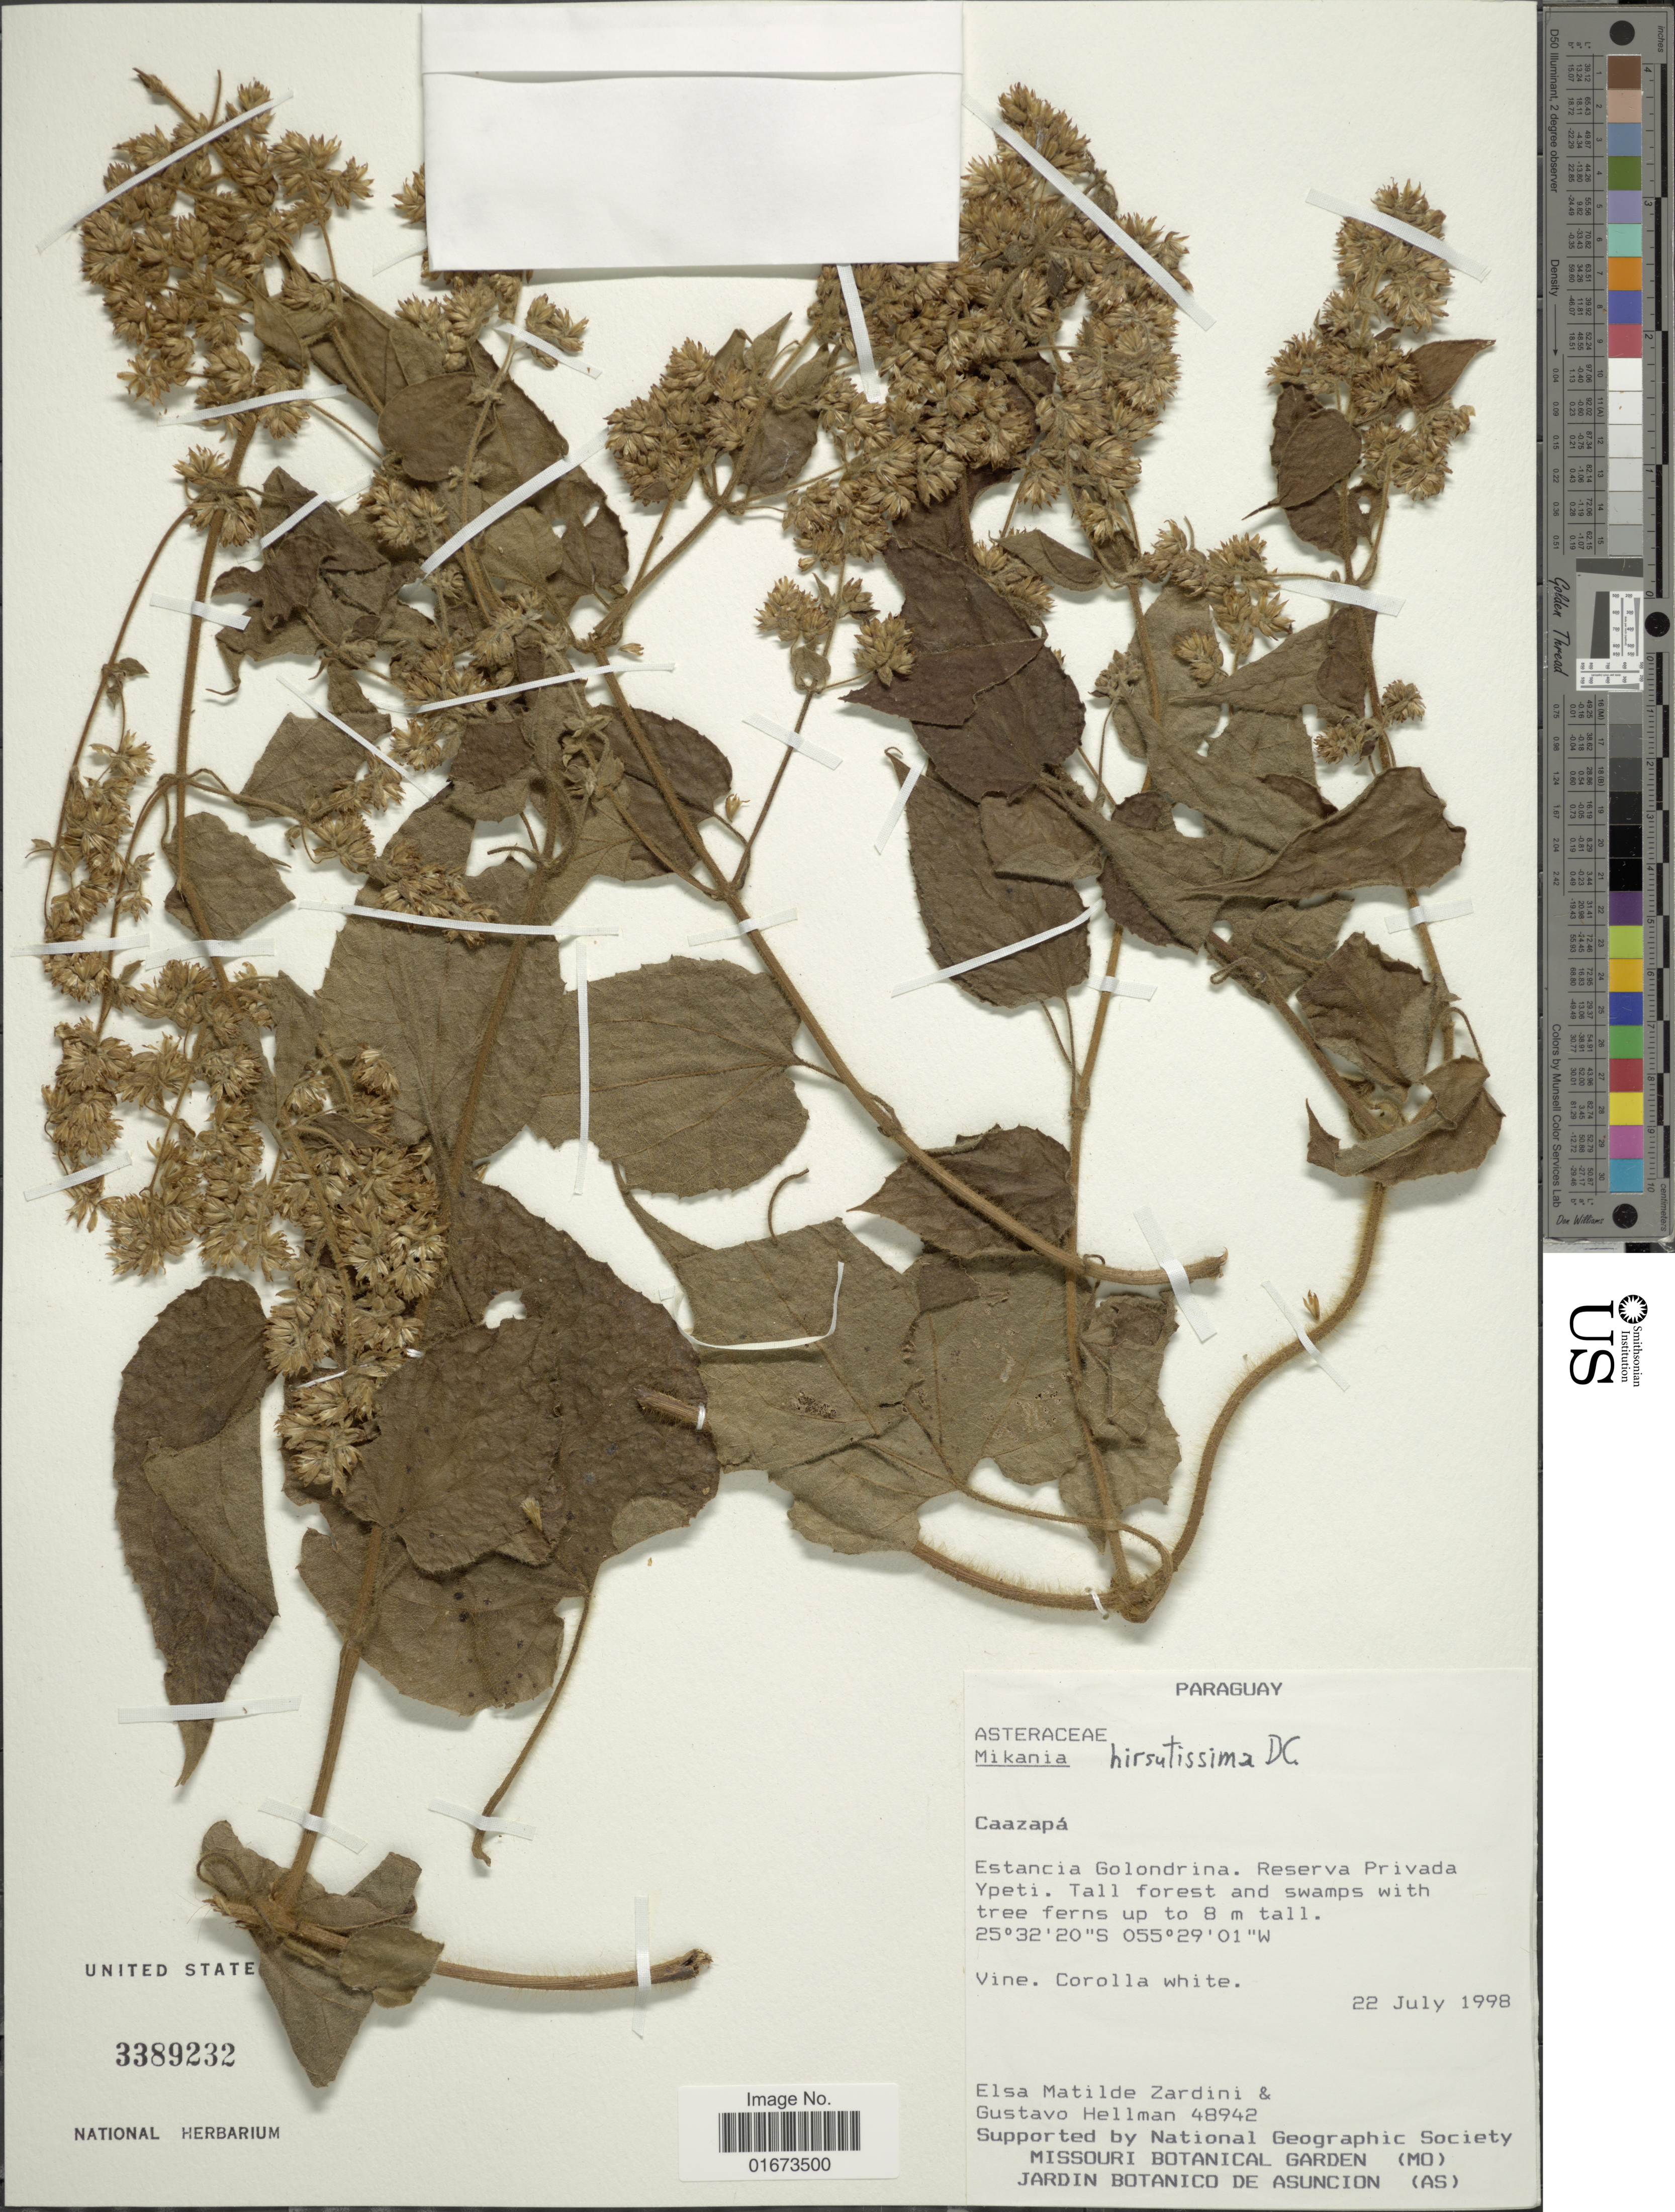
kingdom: Plantae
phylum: Tracheophyta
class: Magnoliopsida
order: Asterales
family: Asteraceae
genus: Mikania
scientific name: Mikania hirsutissima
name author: DC.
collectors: E. M. Zardini & G. Hellman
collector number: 48942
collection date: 1998-07-22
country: Paraguay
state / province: Caazapa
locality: Estancia Golondrina. Reserva Privada Ypeti.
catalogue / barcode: US 3389232